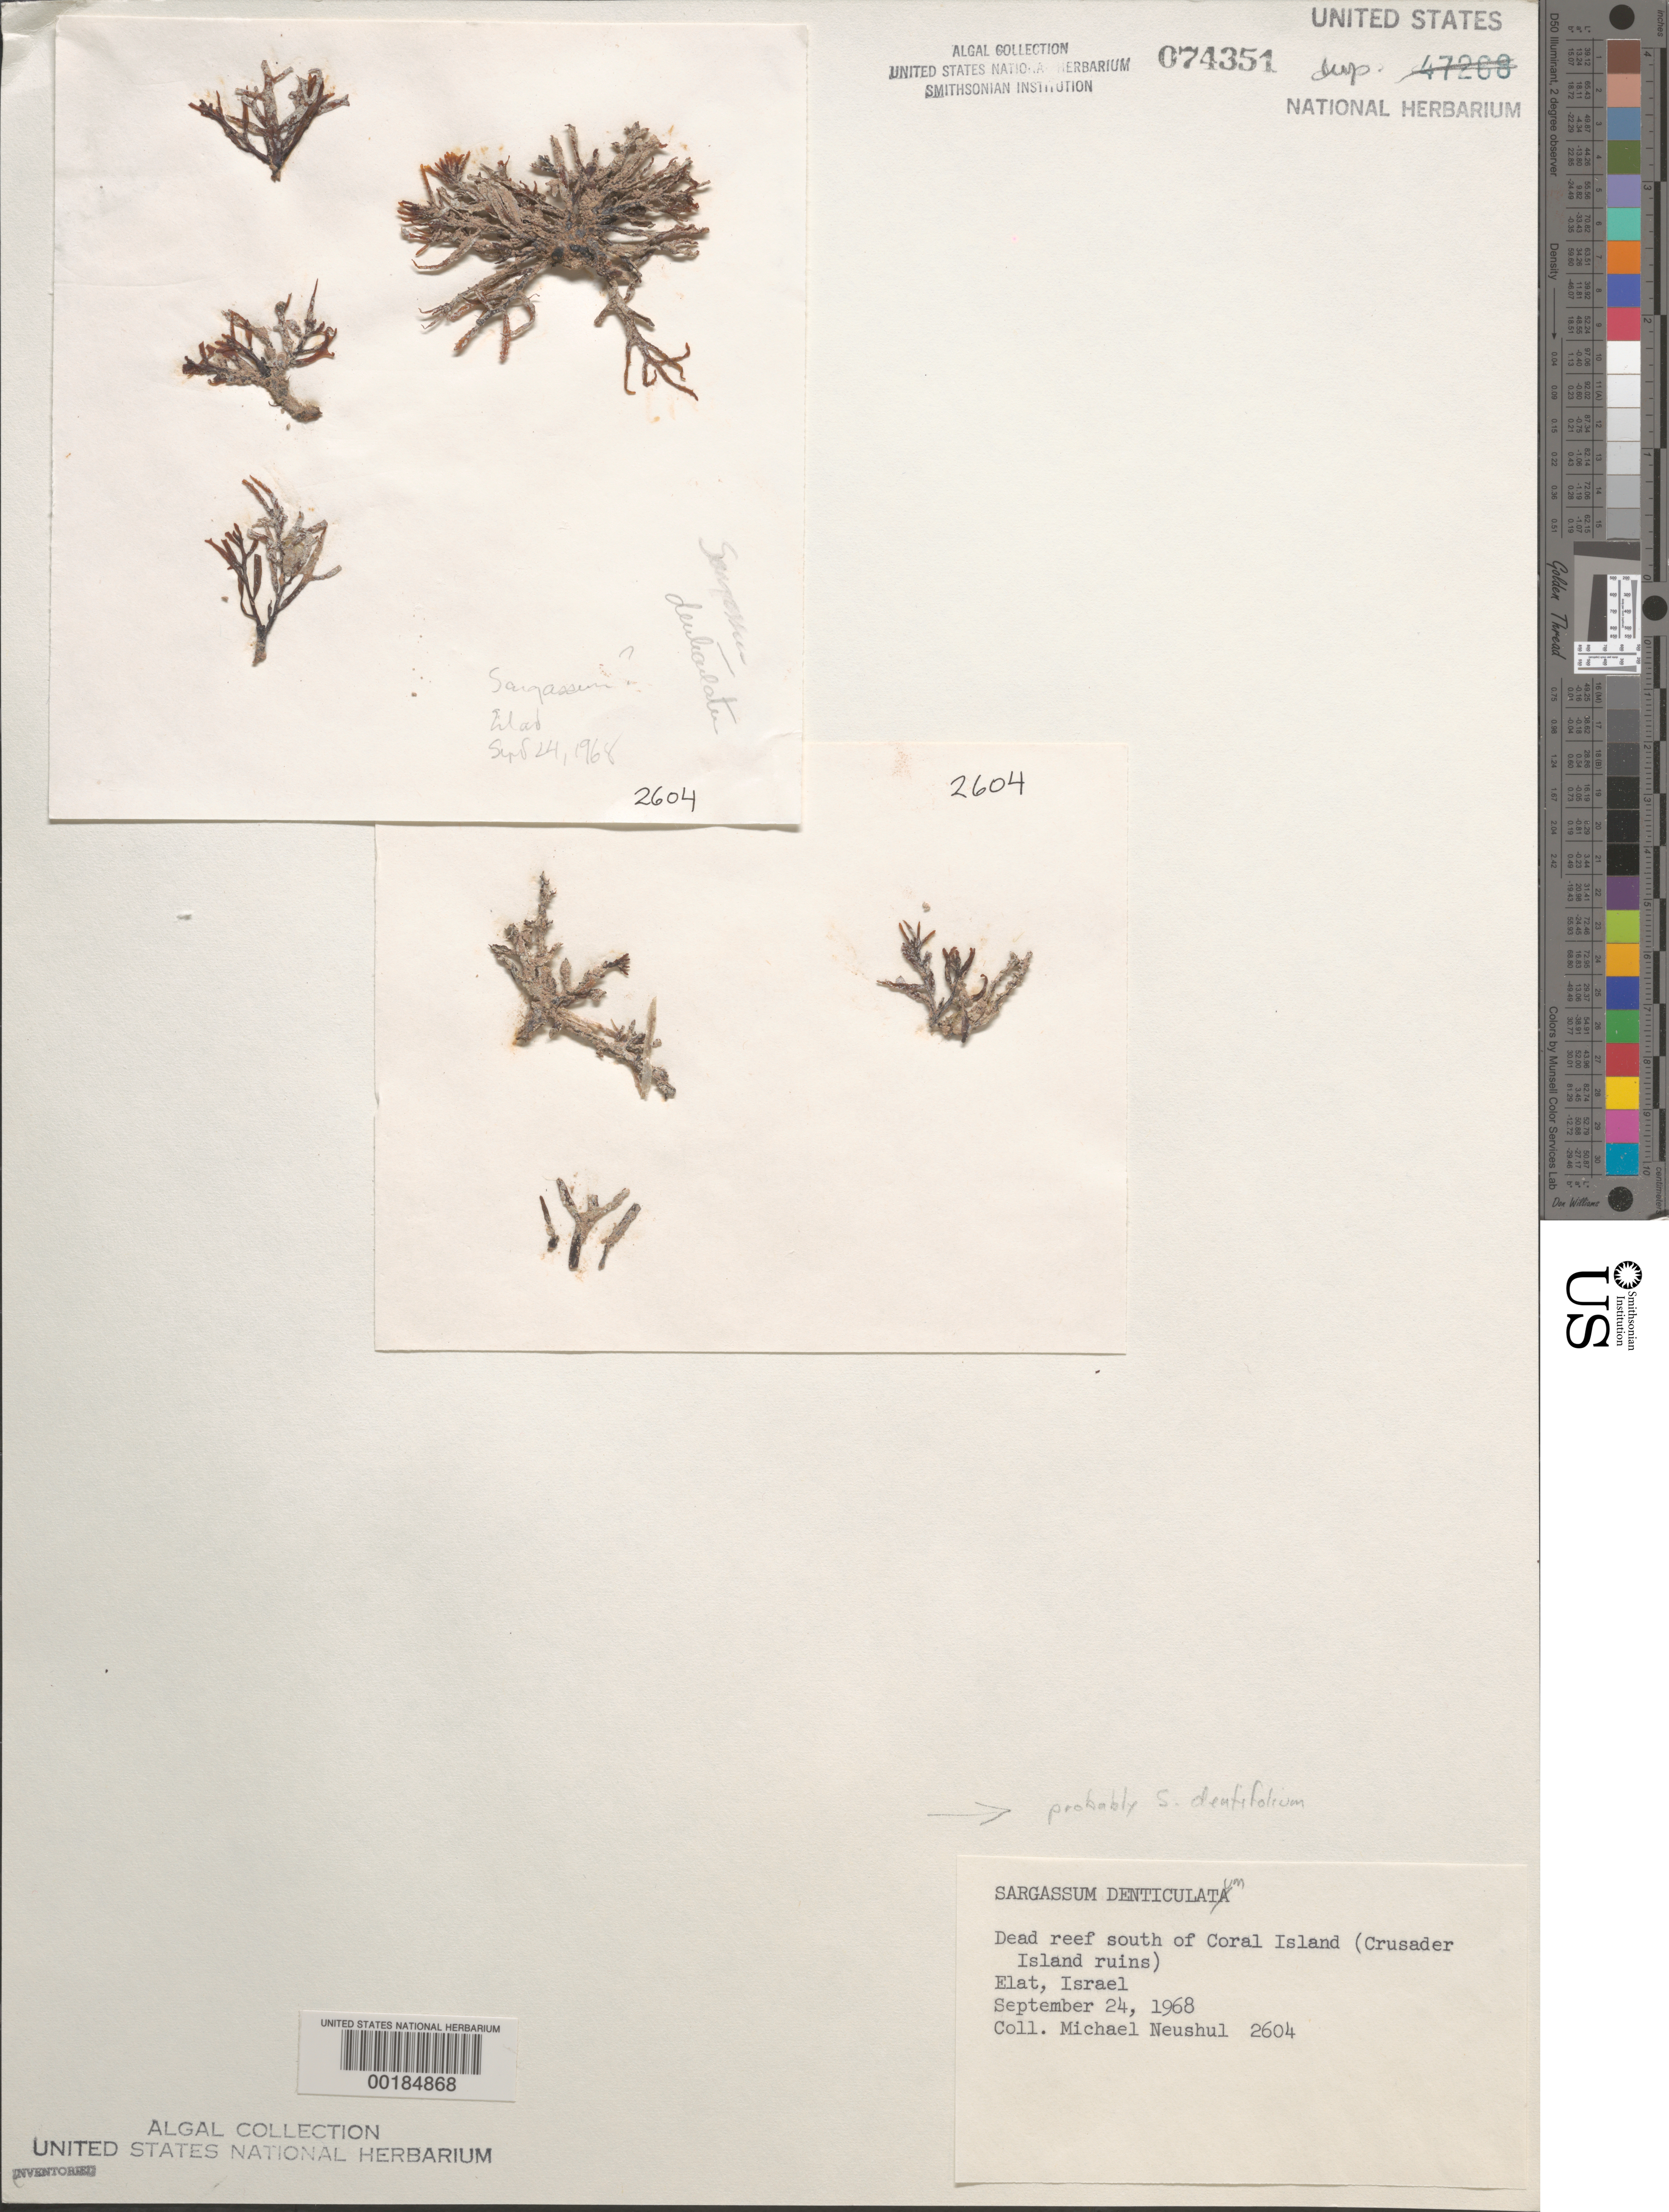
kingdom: Chromista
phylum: Ochrophyta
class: Phaeophyceae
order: Fucales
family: Sargassaceae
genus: Sargassum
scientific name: Sargassum dentifolium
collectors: M. Neushul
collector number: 2604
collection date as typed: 24 Sep 1968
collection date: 1968-09-24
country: Israel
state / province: Southern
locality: Elat, south of Coral Island, Crusader Island ruins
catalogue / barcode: US 74351